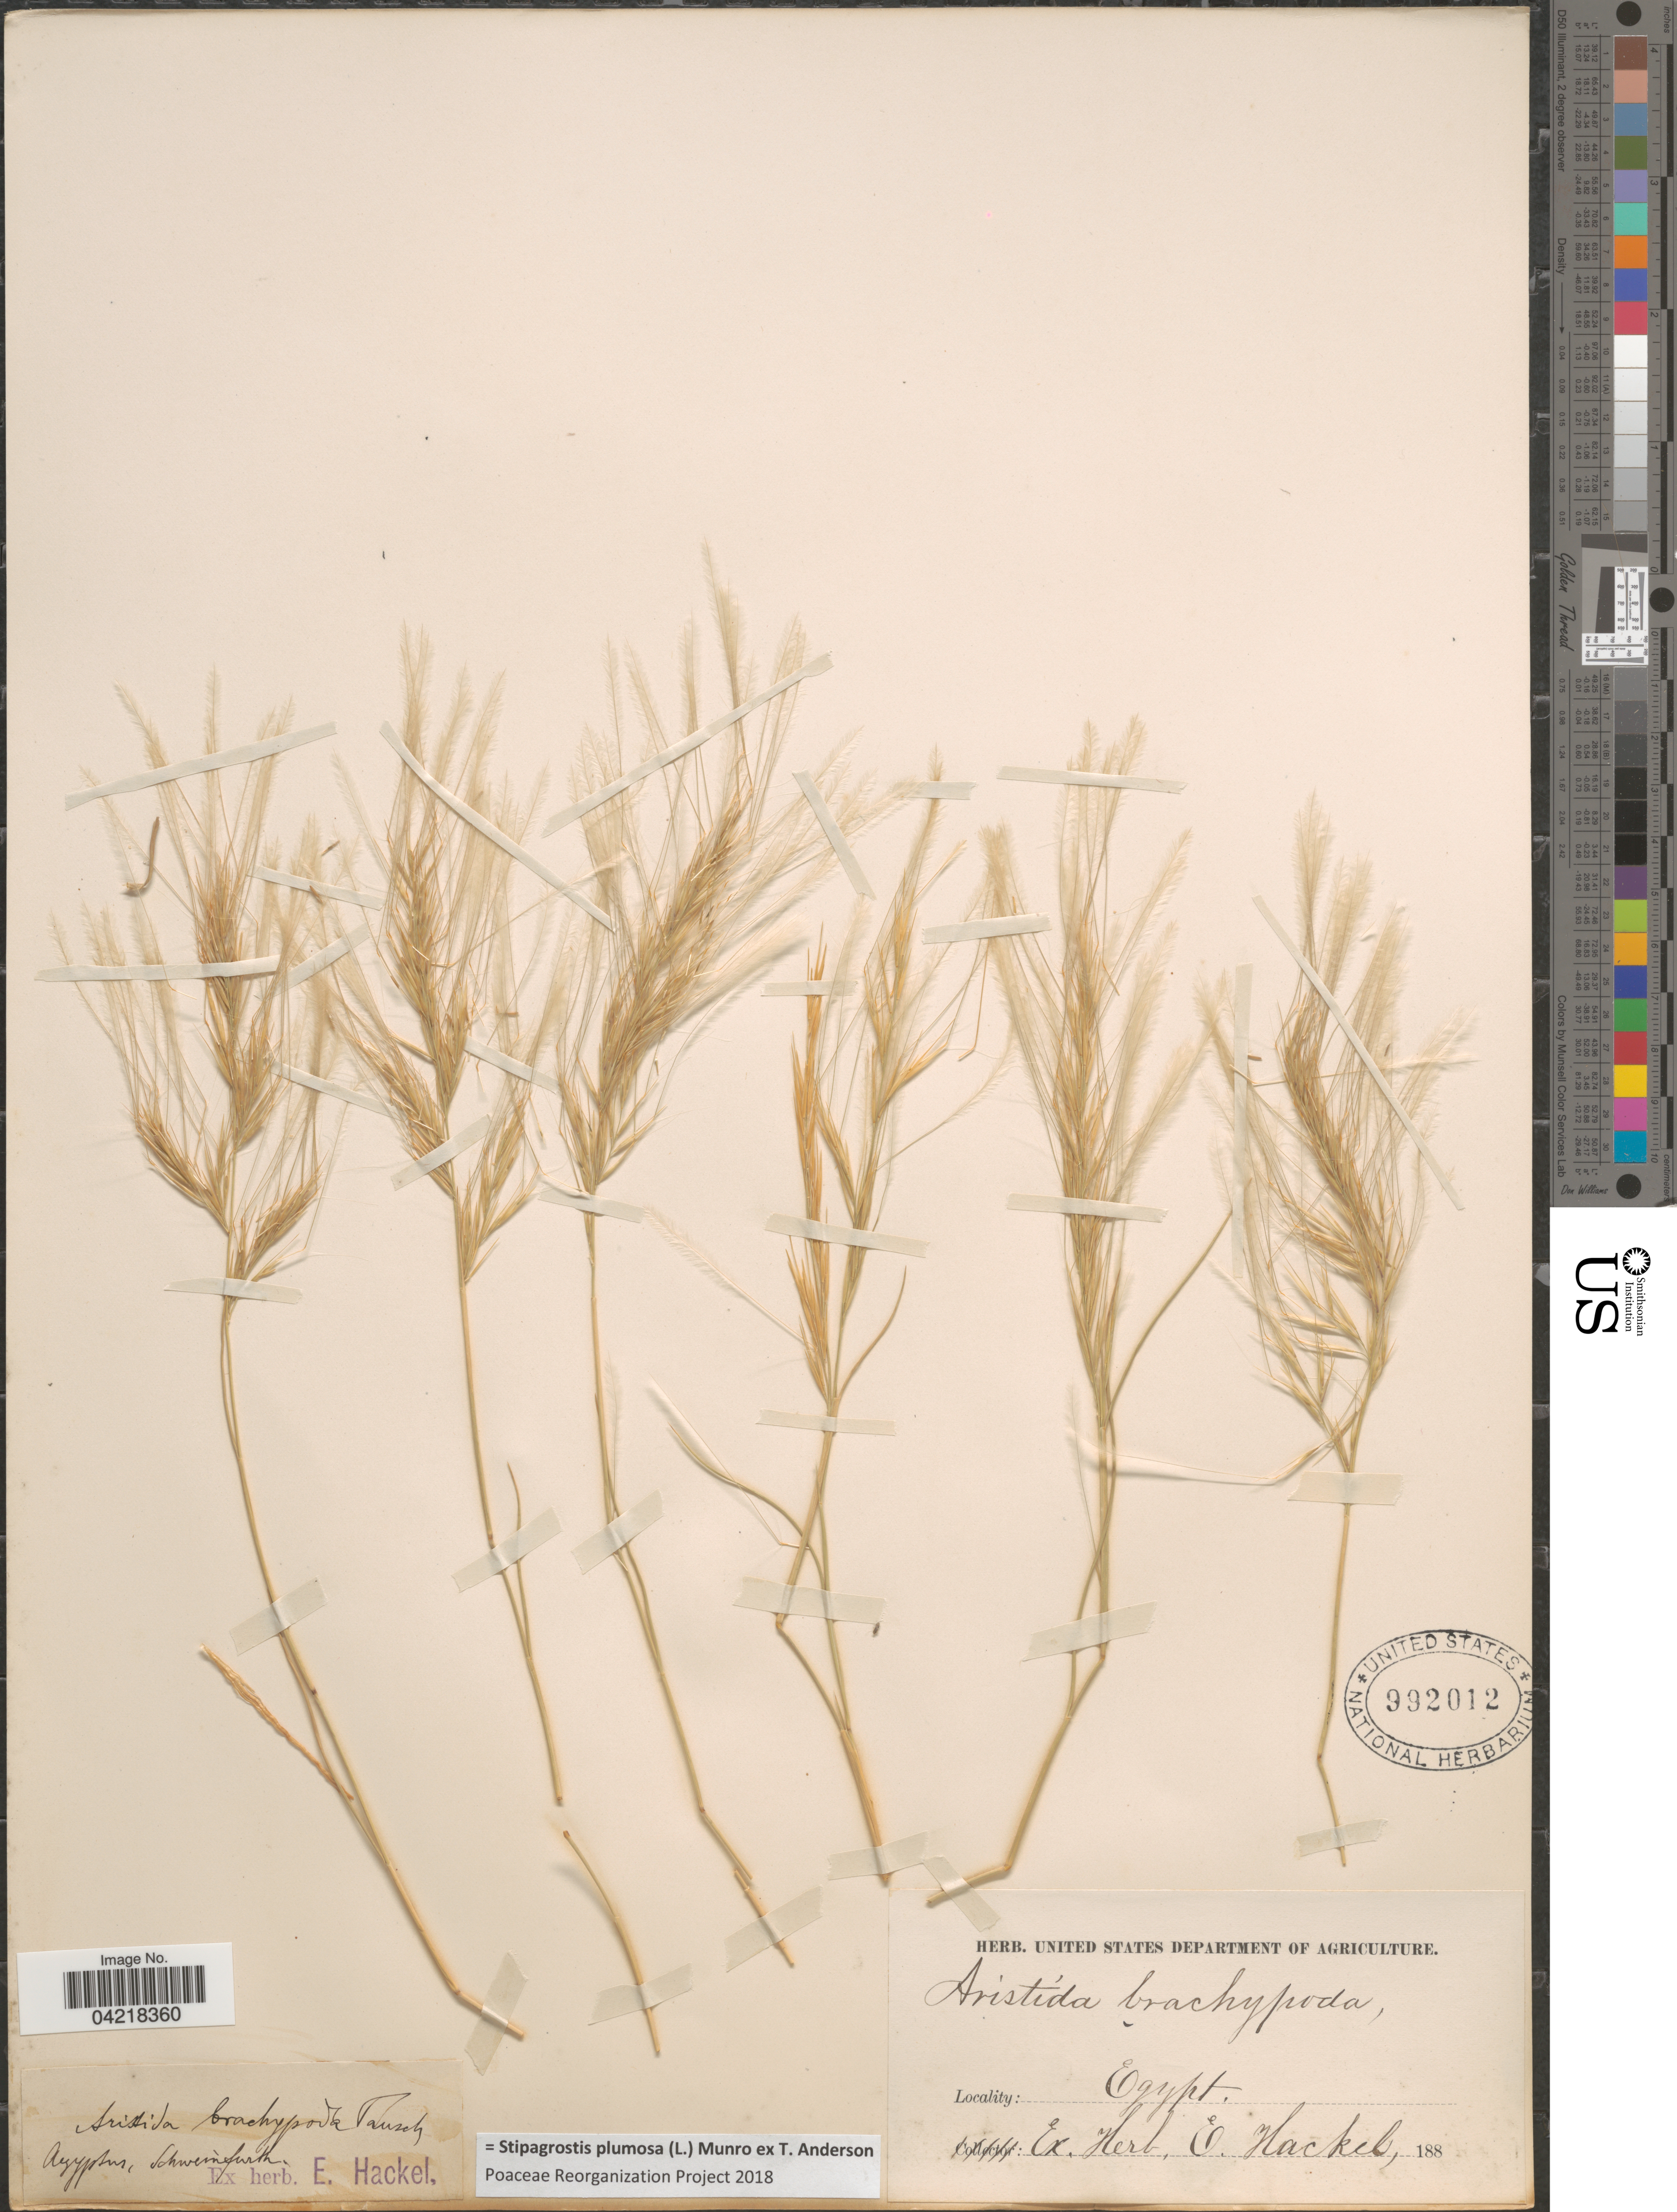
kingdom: Plantae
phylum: Tracheophyta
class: Liliopsida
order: Poales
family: Poaceae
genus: Stipagrostis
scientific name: Stipagrostis plumosa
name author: (L.) Munro ex T. Anderson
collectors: Schweinfurth, --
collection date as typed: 188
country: Egypt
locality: Aegyptus.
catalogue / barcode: US 992012